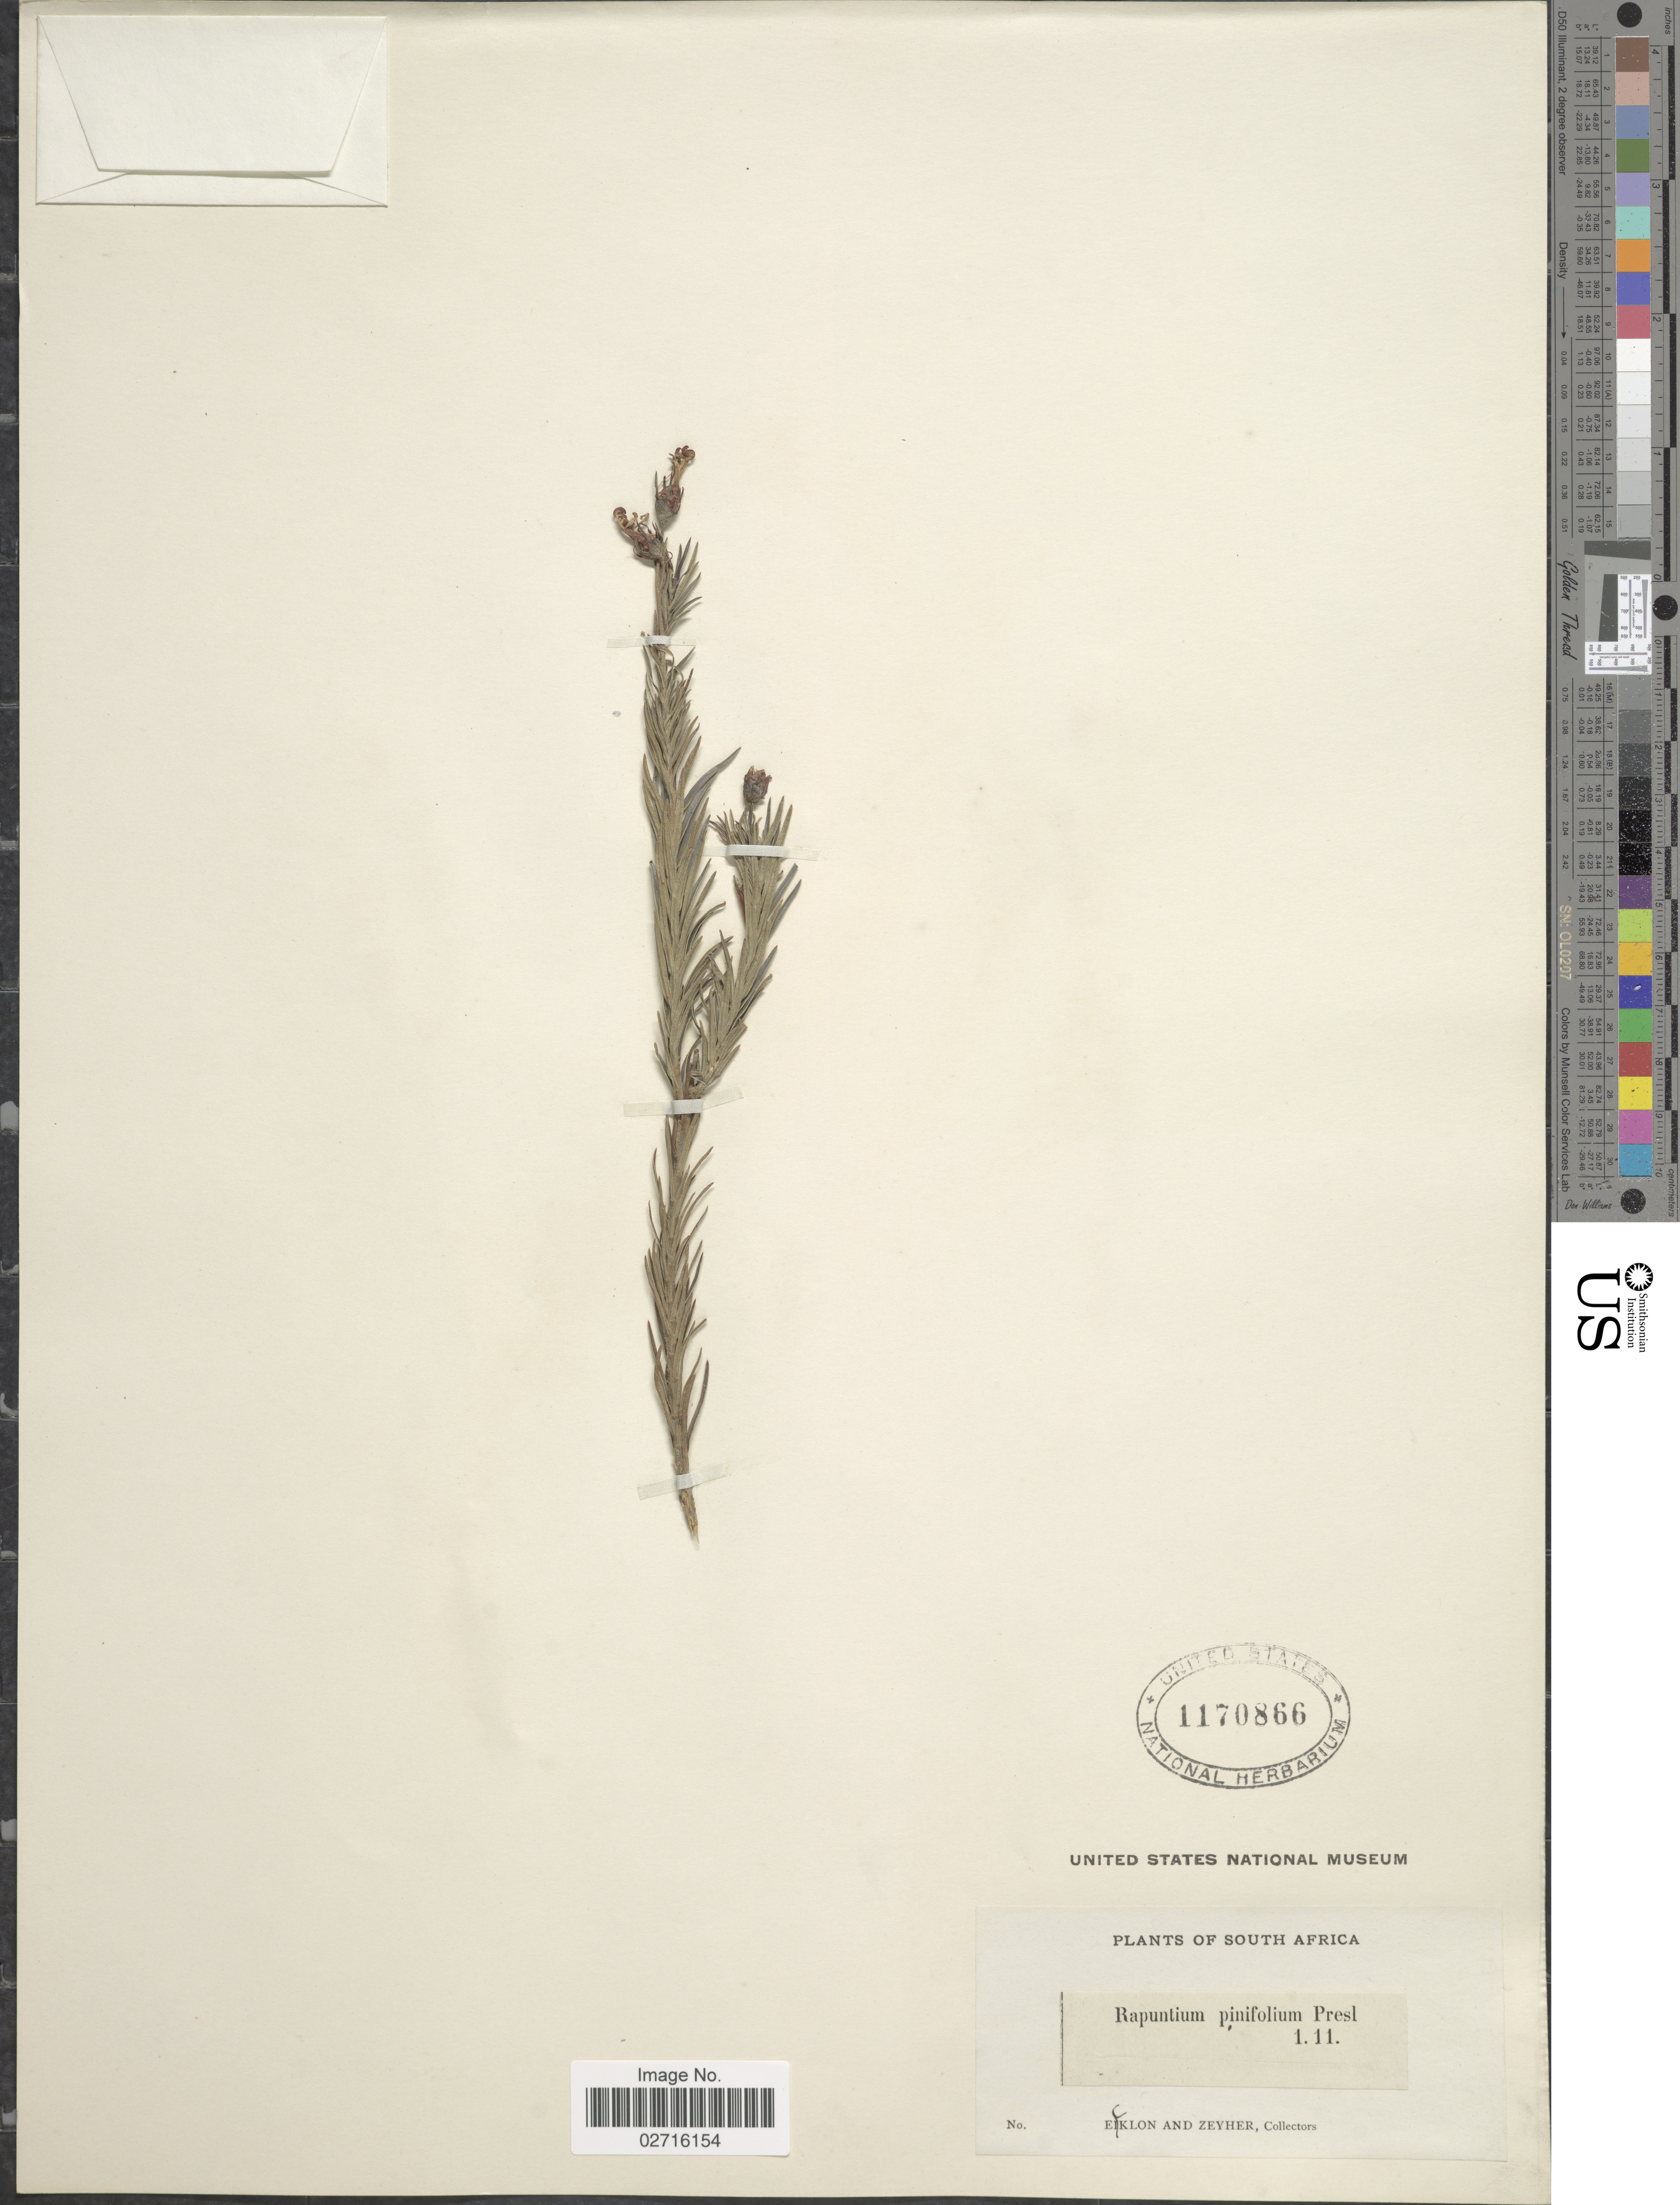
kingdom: Plantae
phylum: Tracheophyta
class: Magnoliopsida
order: Asterales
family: Campanulaceae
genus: Lobelia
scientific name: Lobelia pinifolia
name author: L.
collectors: -. Ecklon & -. Zeyher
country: South Africa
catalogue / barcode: US 1170866